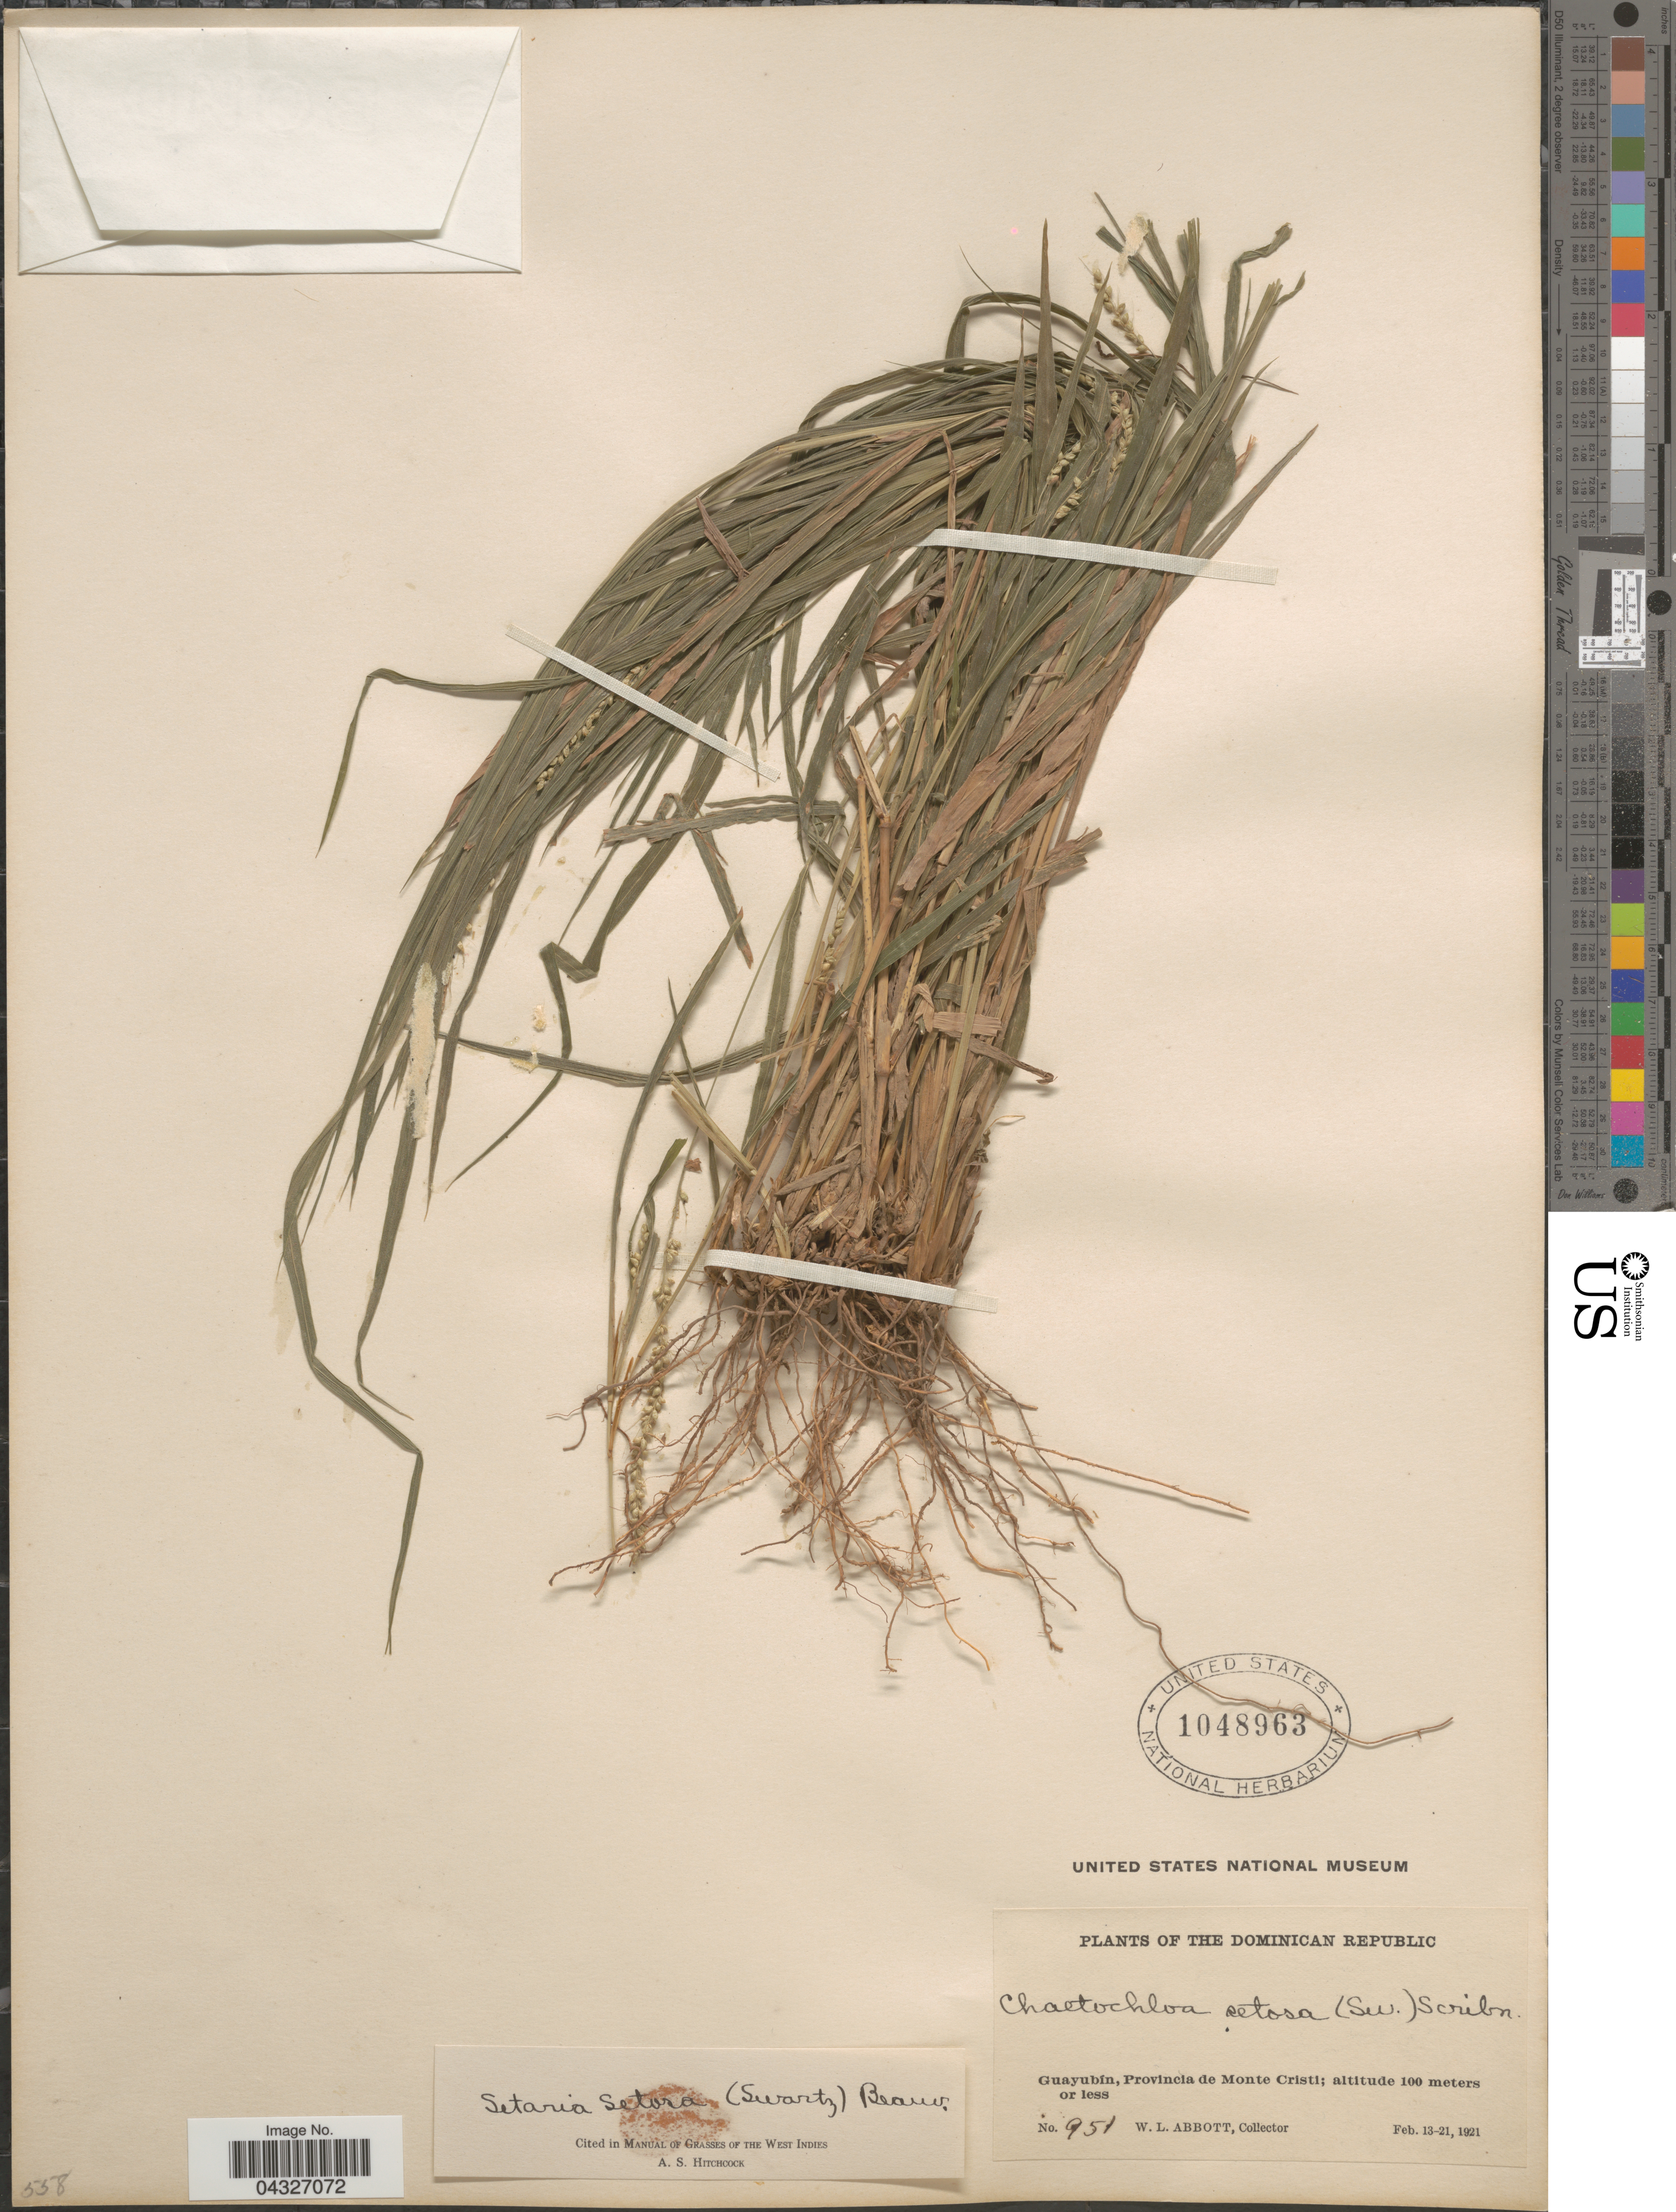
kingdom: Plantae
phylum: Tracheophyta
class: Liliopsida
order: Poales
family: Poaceae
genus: Setaria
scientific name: Setaria setosa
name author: (Sw.) P. Beauv.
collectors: W. L. Abbott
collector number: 951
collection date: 1921-02-13/1921-02-21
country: Dominican Republic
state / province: Monte Cristi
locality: Guayubín.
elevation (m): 100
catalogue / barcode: US 1048963